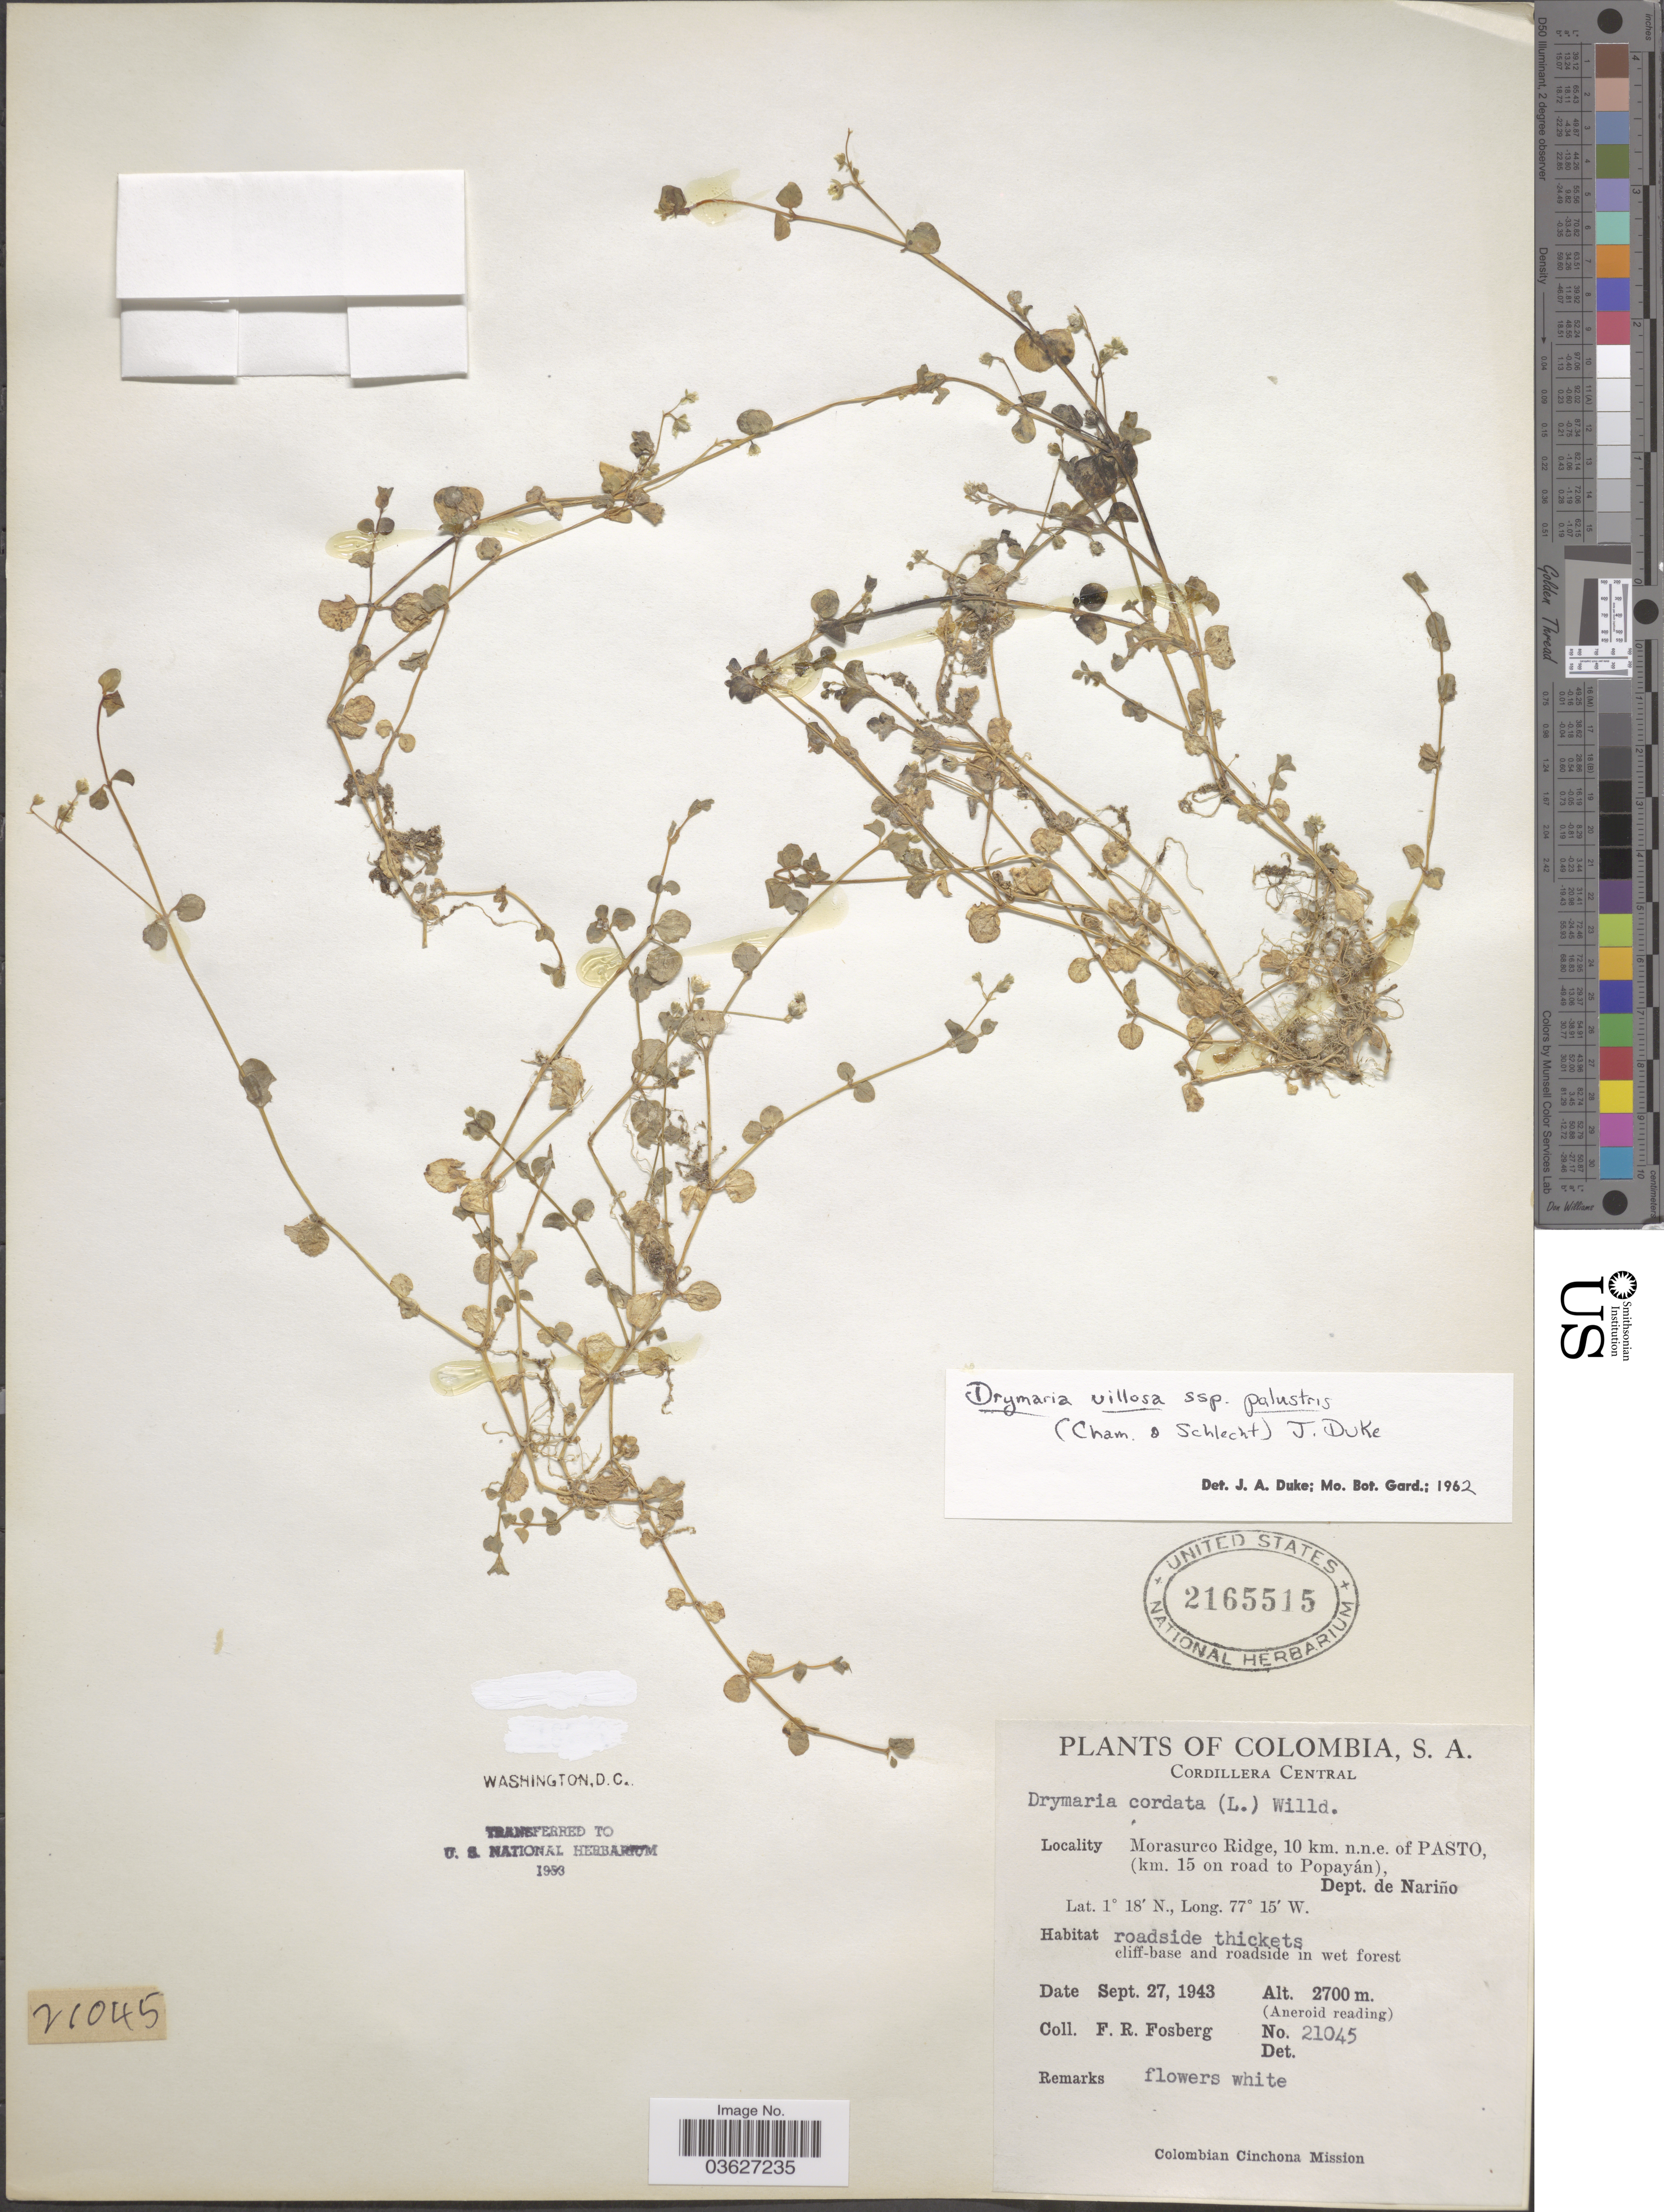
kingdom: Plantae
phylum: Tracheophyta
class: Magnoliopsida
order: Caryophyllales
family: Caryophyllaceae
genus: Drymaria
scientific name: Drymaria villosa subsp. palustris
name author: (Cham. & Schltdl.) J.A. Duke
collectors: F. R. Fosberg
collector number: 21045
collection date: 1943-09-27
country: Colombia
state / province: Nariño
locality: Cordillera Central. Morasurco Ridge, 10 km. n.n.e. of Pasto, (km. 15 on road to Popayán), Dept. de Nariño.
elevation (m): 2700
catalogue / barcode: US 2165515